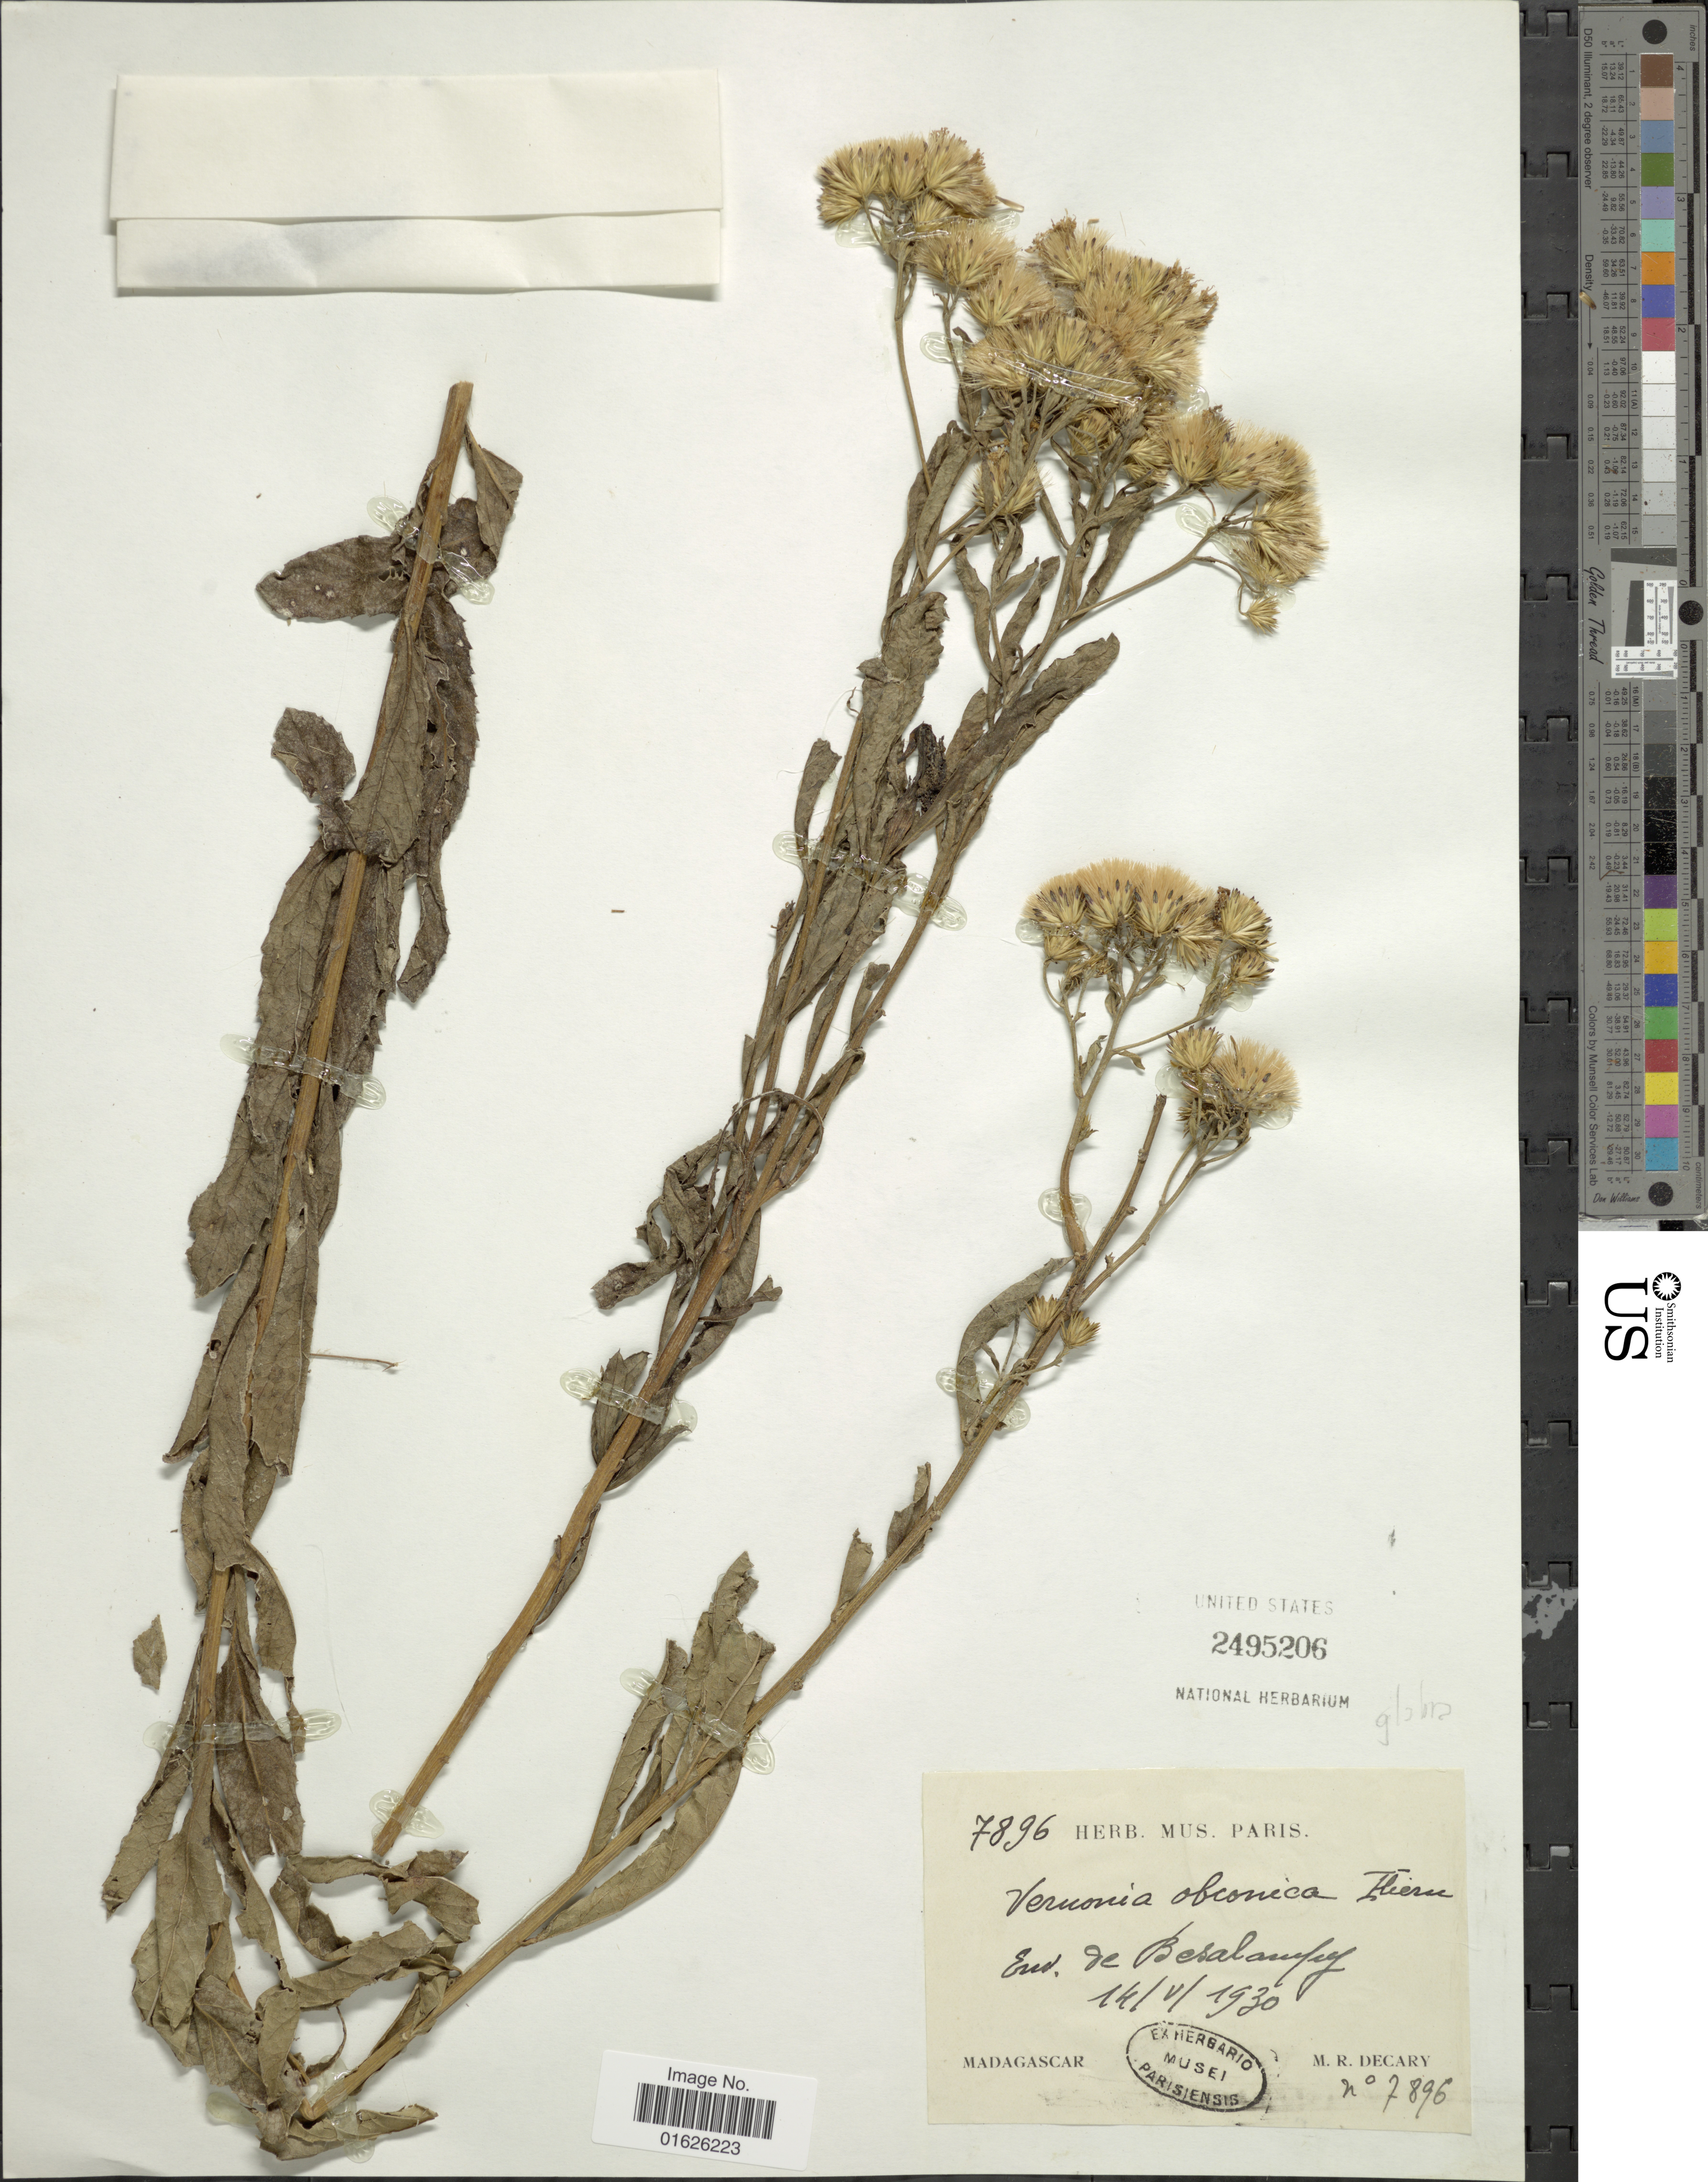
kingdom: Plantae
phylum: Tracheophyta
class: Magnoliopsida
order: Asterales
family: Asteraceae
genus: Linzia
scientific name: Linzia glabra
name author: Steetz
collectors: R. Decary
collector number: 7896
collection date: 1930-05-14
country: Madagascar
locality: Env. de Besalampy [Vicinity of Besalampy]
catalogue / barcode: US 2495206